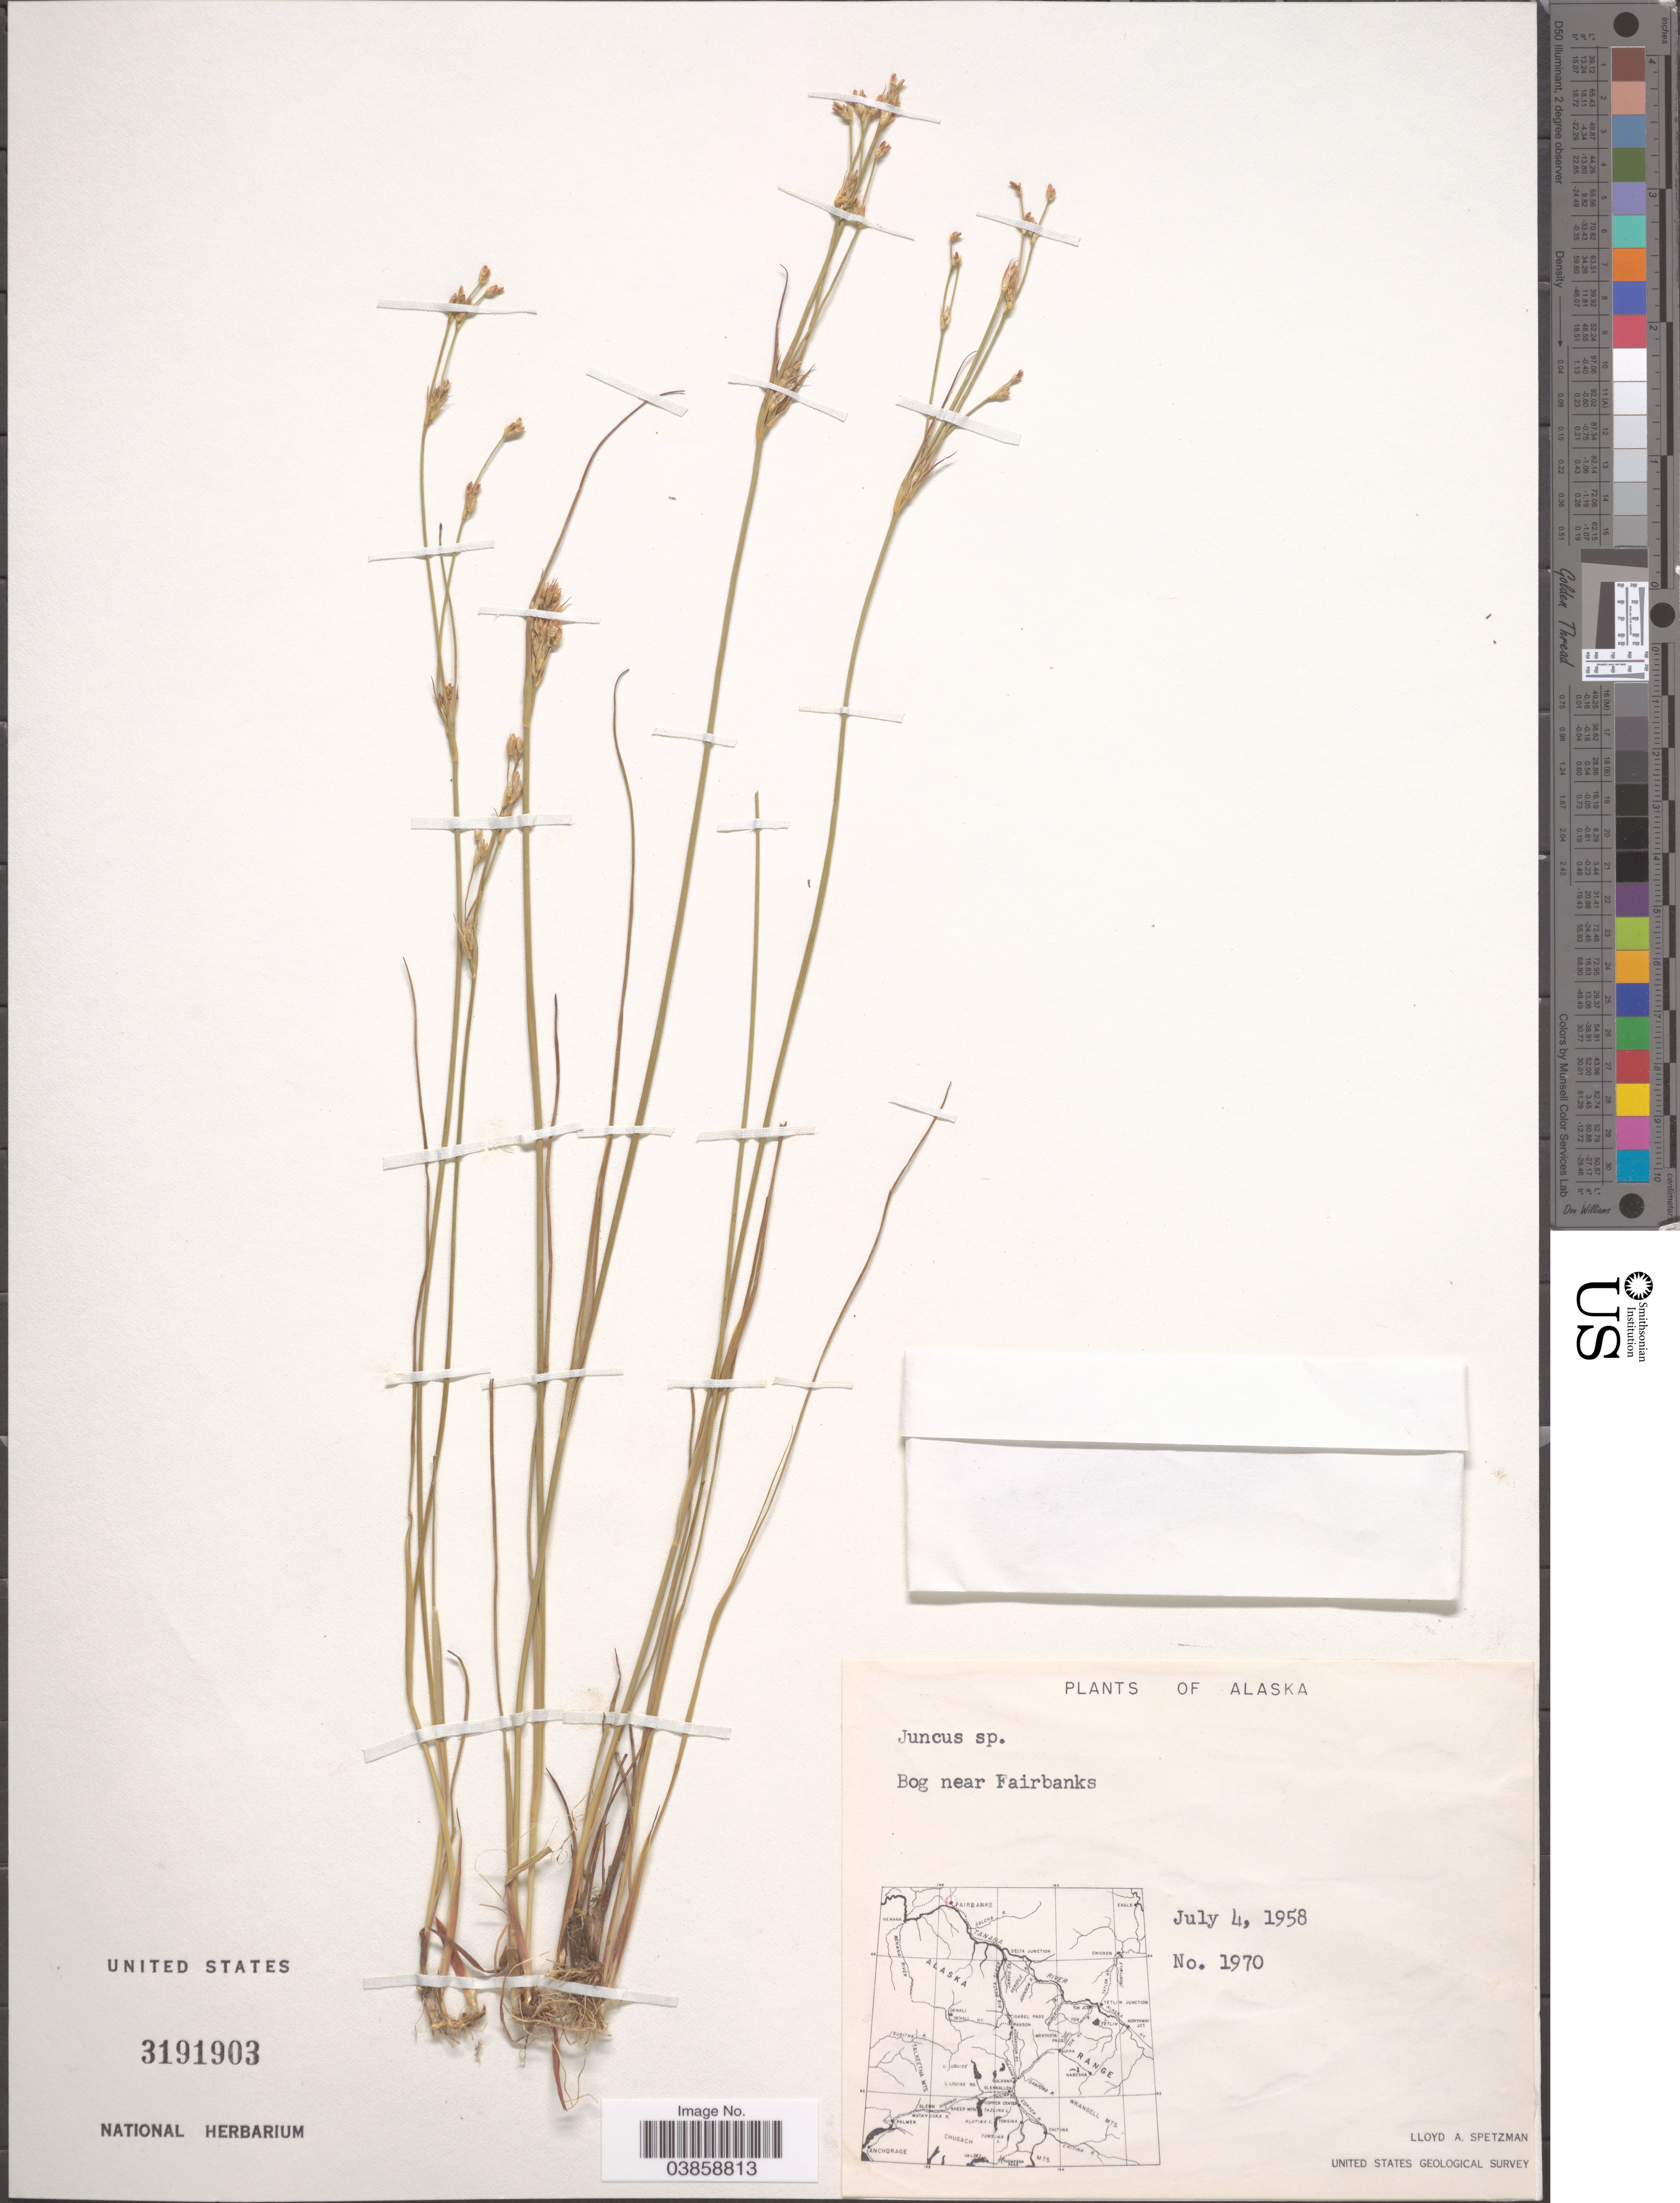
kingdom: Plantae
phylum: Tracheophyta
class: Liliopsida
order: Poales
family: Juncaceae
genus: Juncus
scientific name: Juncus sp.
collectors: L. Spetzman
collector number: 1970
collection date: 1958-07-04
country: United States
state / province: Alaska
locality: Bog near Fairbanks.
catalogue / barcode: US 3191903